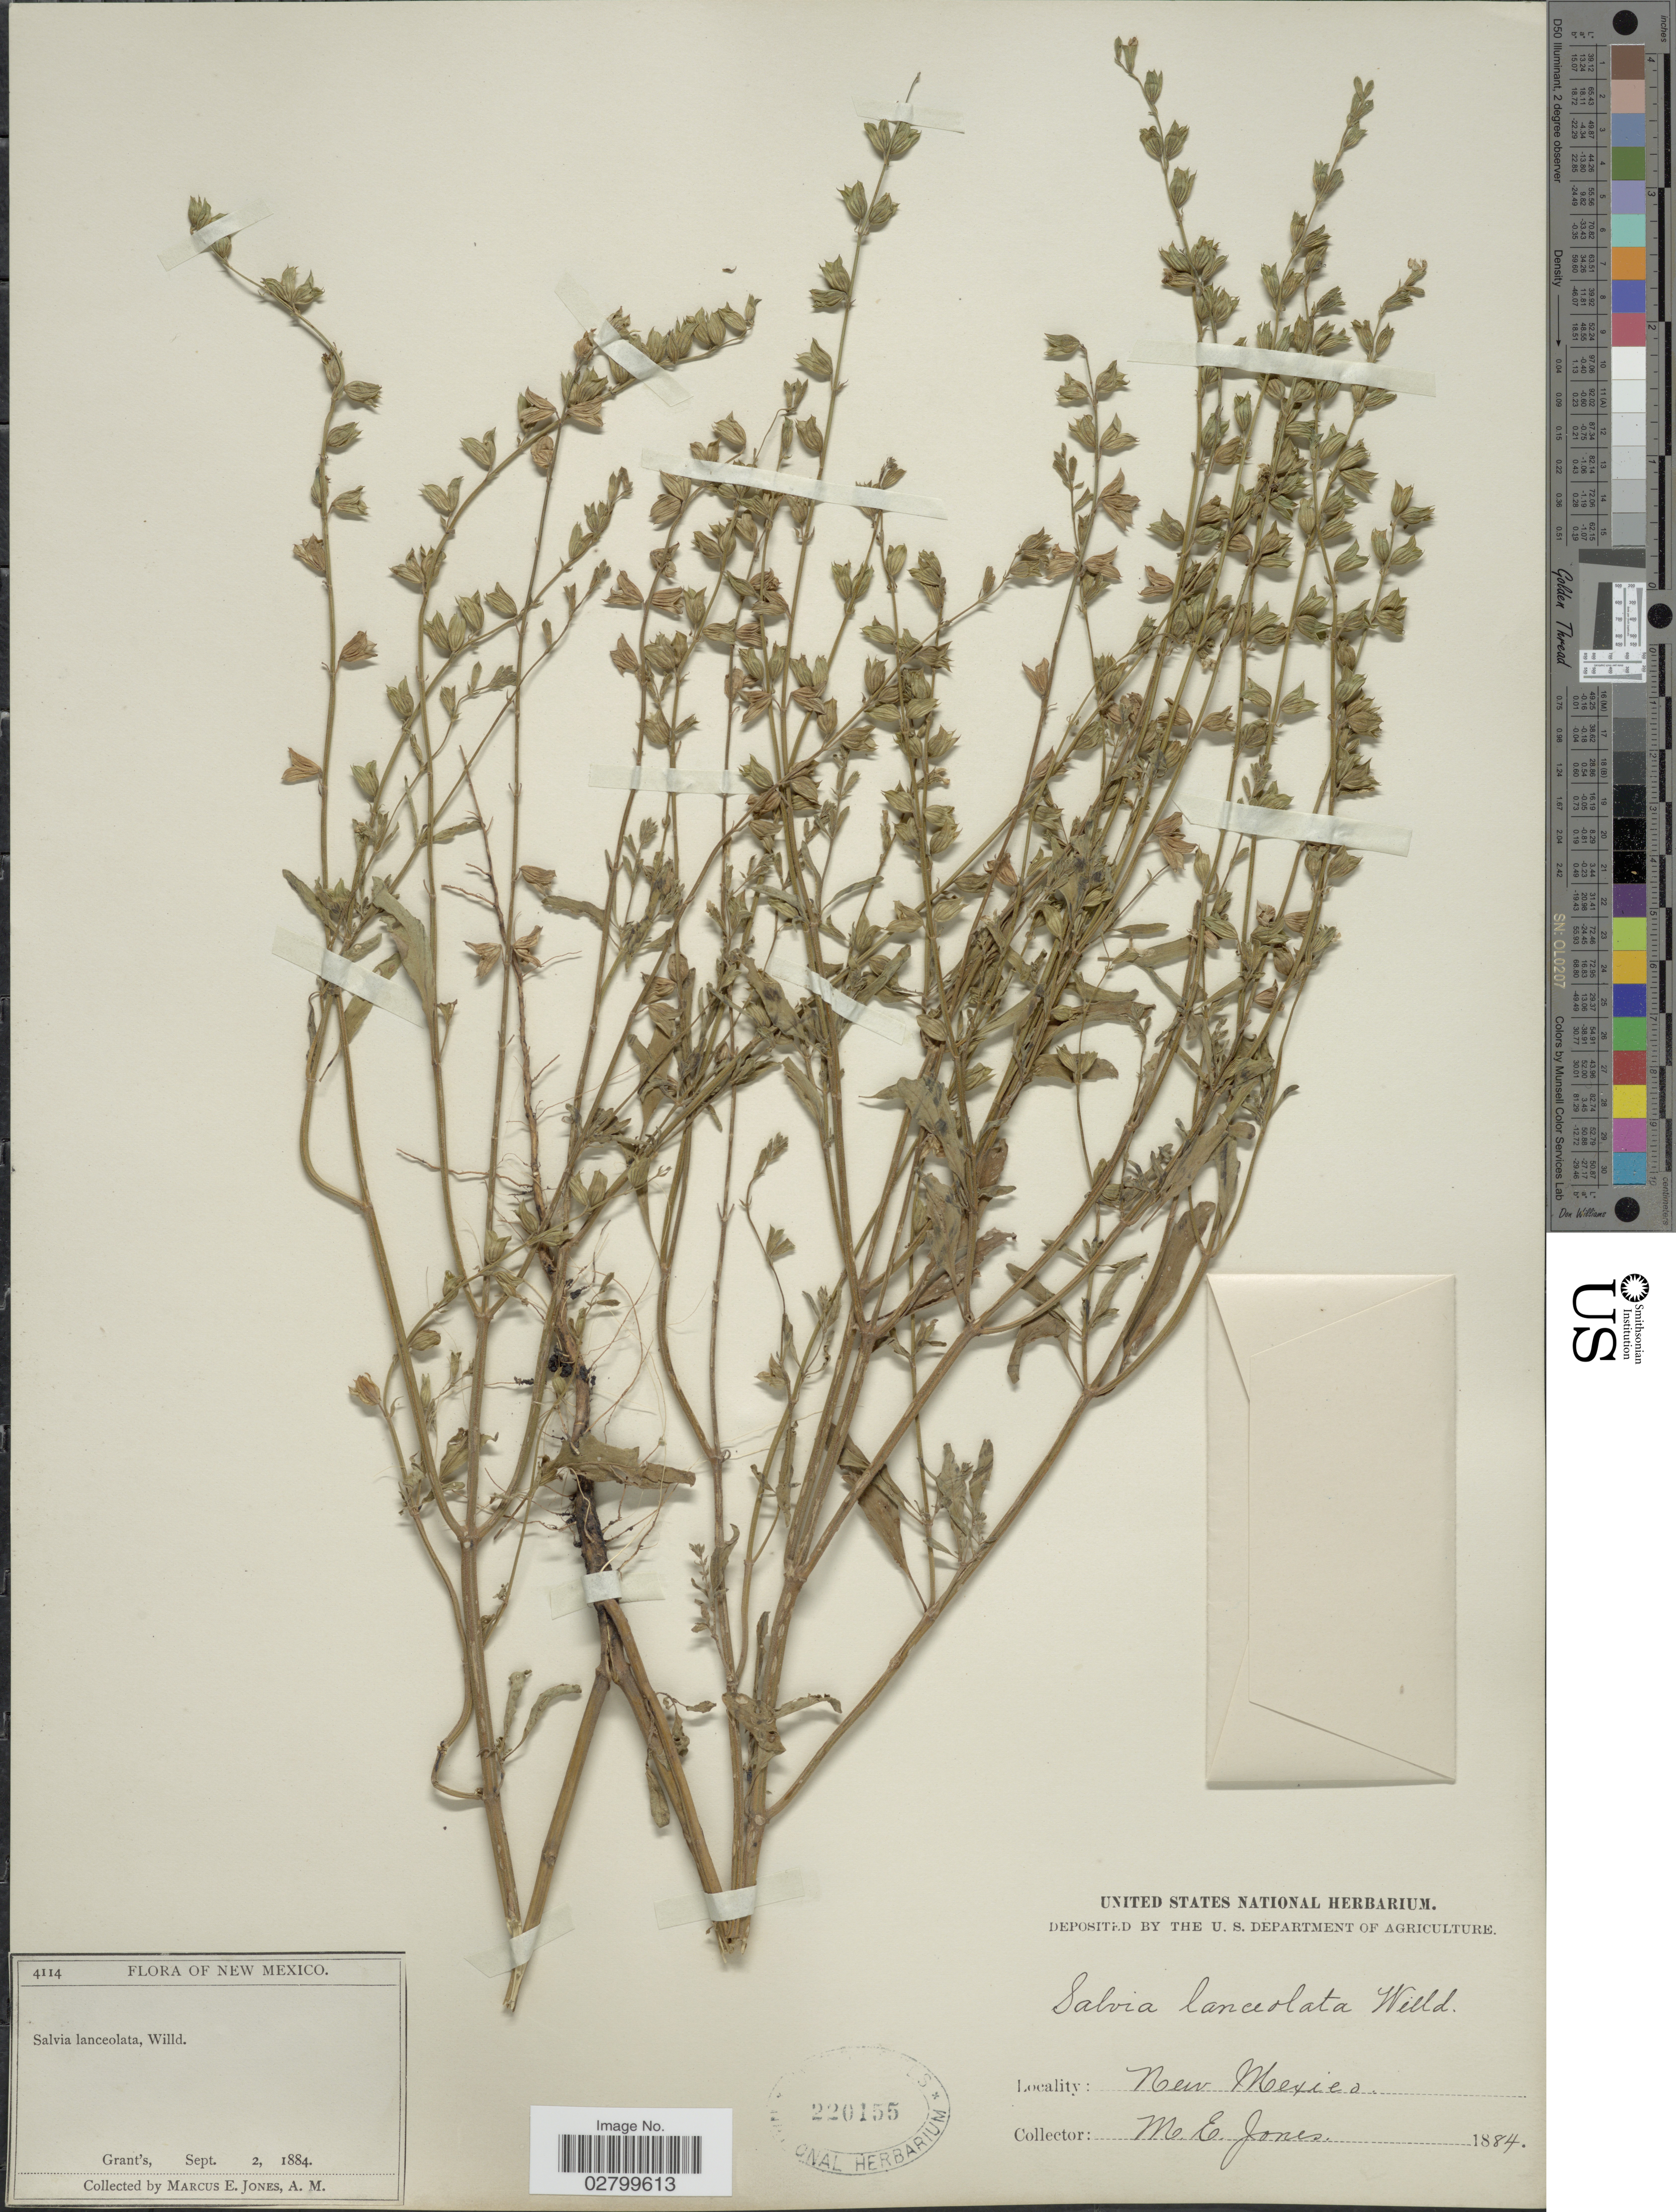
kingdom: Plantae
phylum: Tracheophyta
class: Magnoliopsida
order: Lamiales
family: Lamiaceae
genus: Salvia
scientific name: Salvia lanceolata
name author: Brouss.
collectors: M. E. Jones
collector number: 4114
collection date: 1884-09-02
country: United States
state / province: New Mexico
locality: Grant's.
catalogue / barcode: US 220155